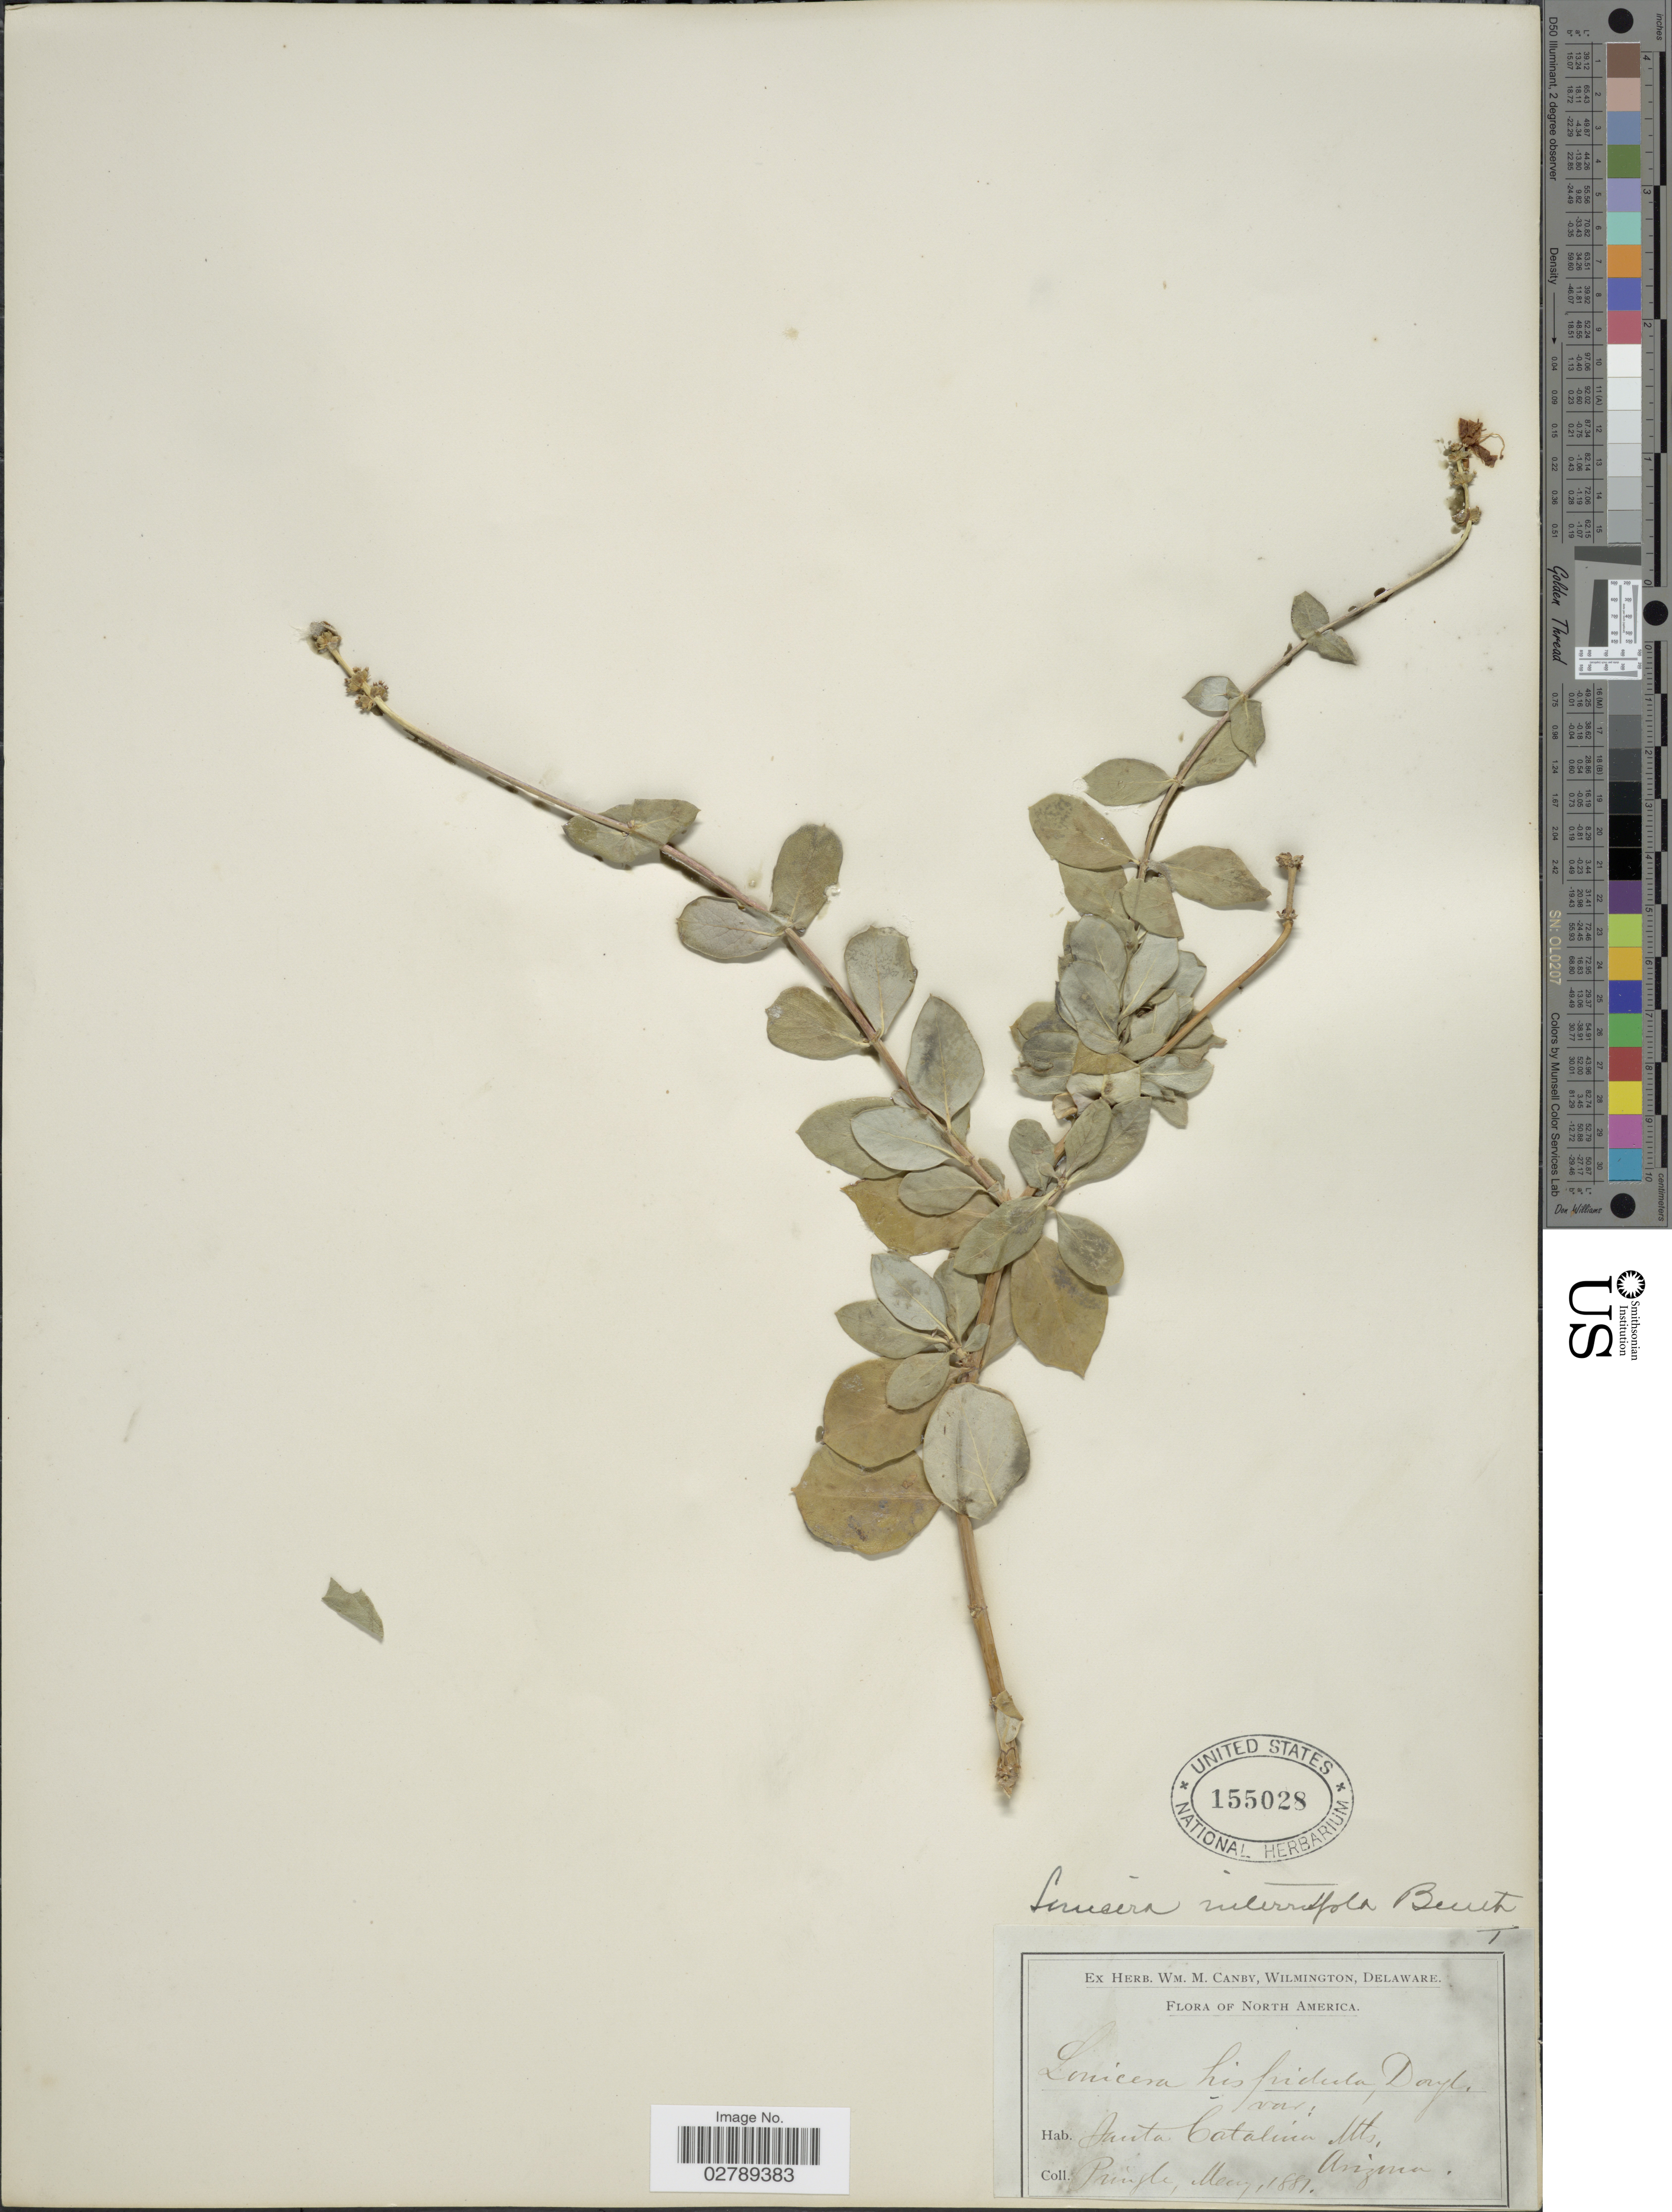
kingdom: Plantae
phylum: Tracheophyta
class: Magnoliopsida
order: Dipsacales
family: Caprifoliaceae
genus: Lonicera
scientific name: Lonicera interrupta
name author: Benth.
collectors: -- Pringle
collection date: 1881-05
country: United States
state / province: Arizona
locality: Santa Catalina Mts.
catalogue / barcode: US 155028